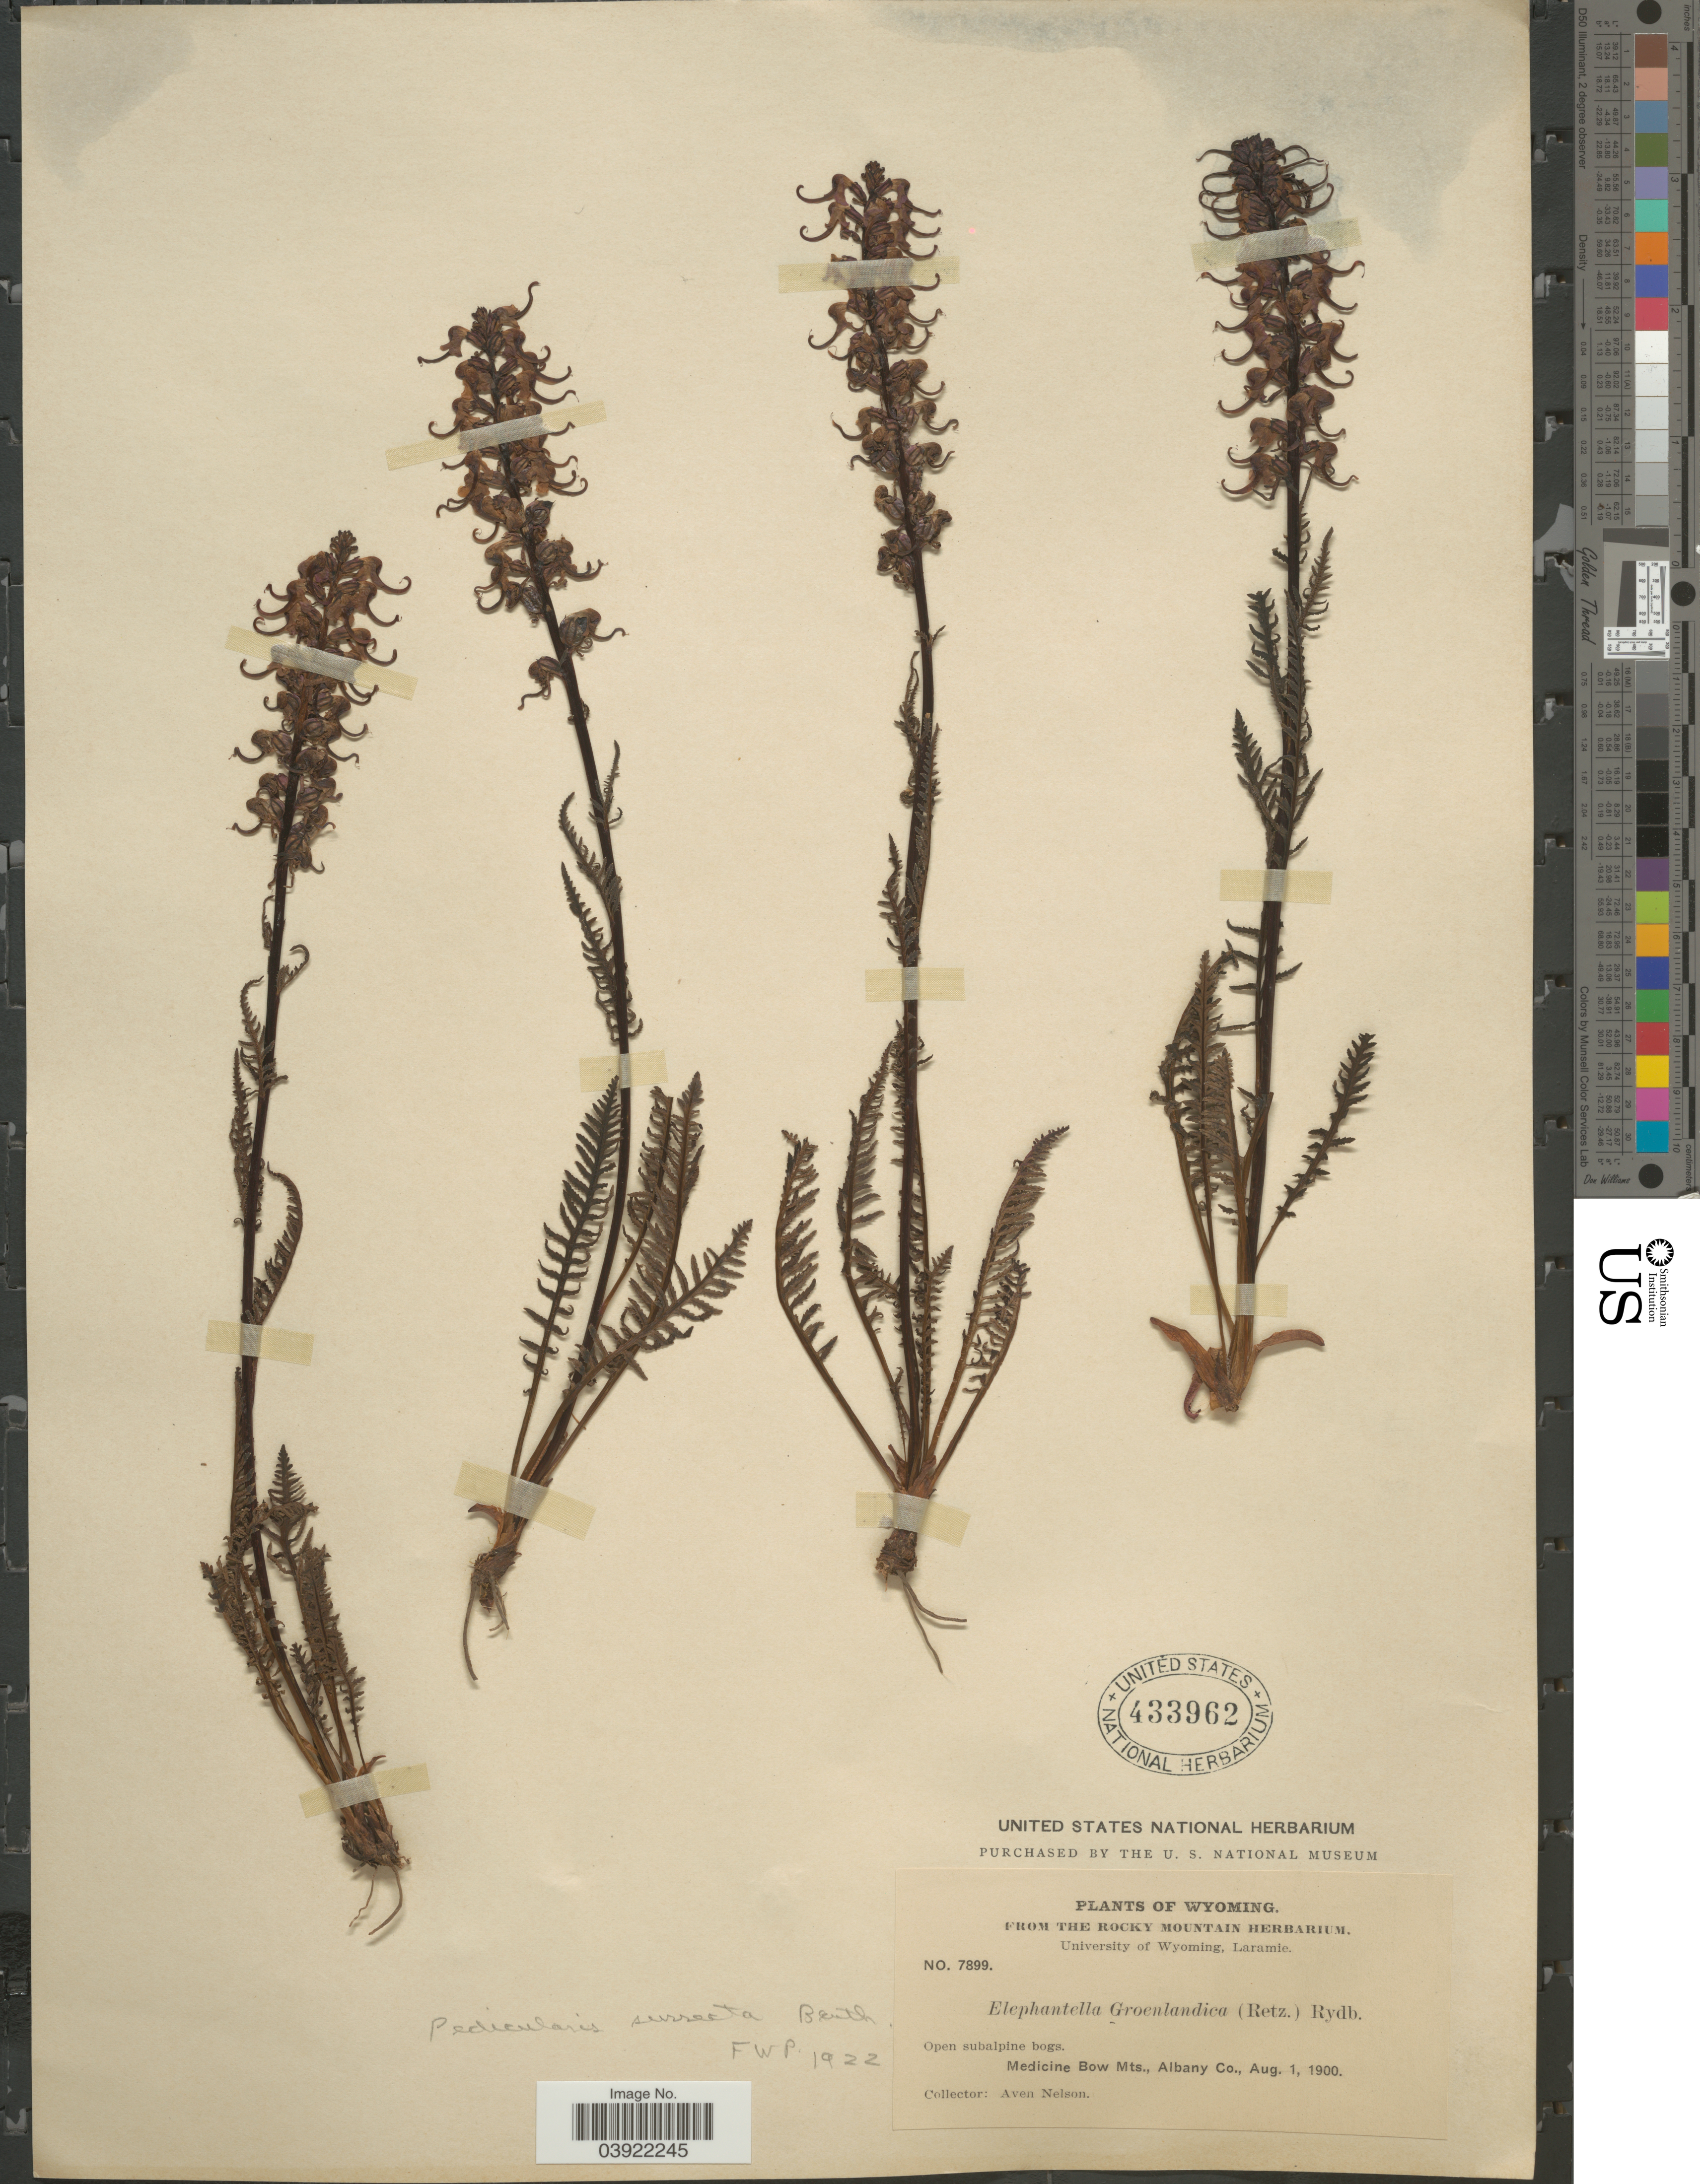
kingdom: Plantae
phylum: Tracheophyta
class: Magnoliopsida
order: Lamiales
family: Orobanchaceae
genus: Pedicularis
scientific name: Pedicularis groenlandica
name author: Retz.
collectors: A. Nelson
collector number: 7899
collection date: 1900-08-01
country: United States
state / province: Wyoming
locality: Medicine Bow Mts., Albany Co.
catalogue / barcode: US 433962